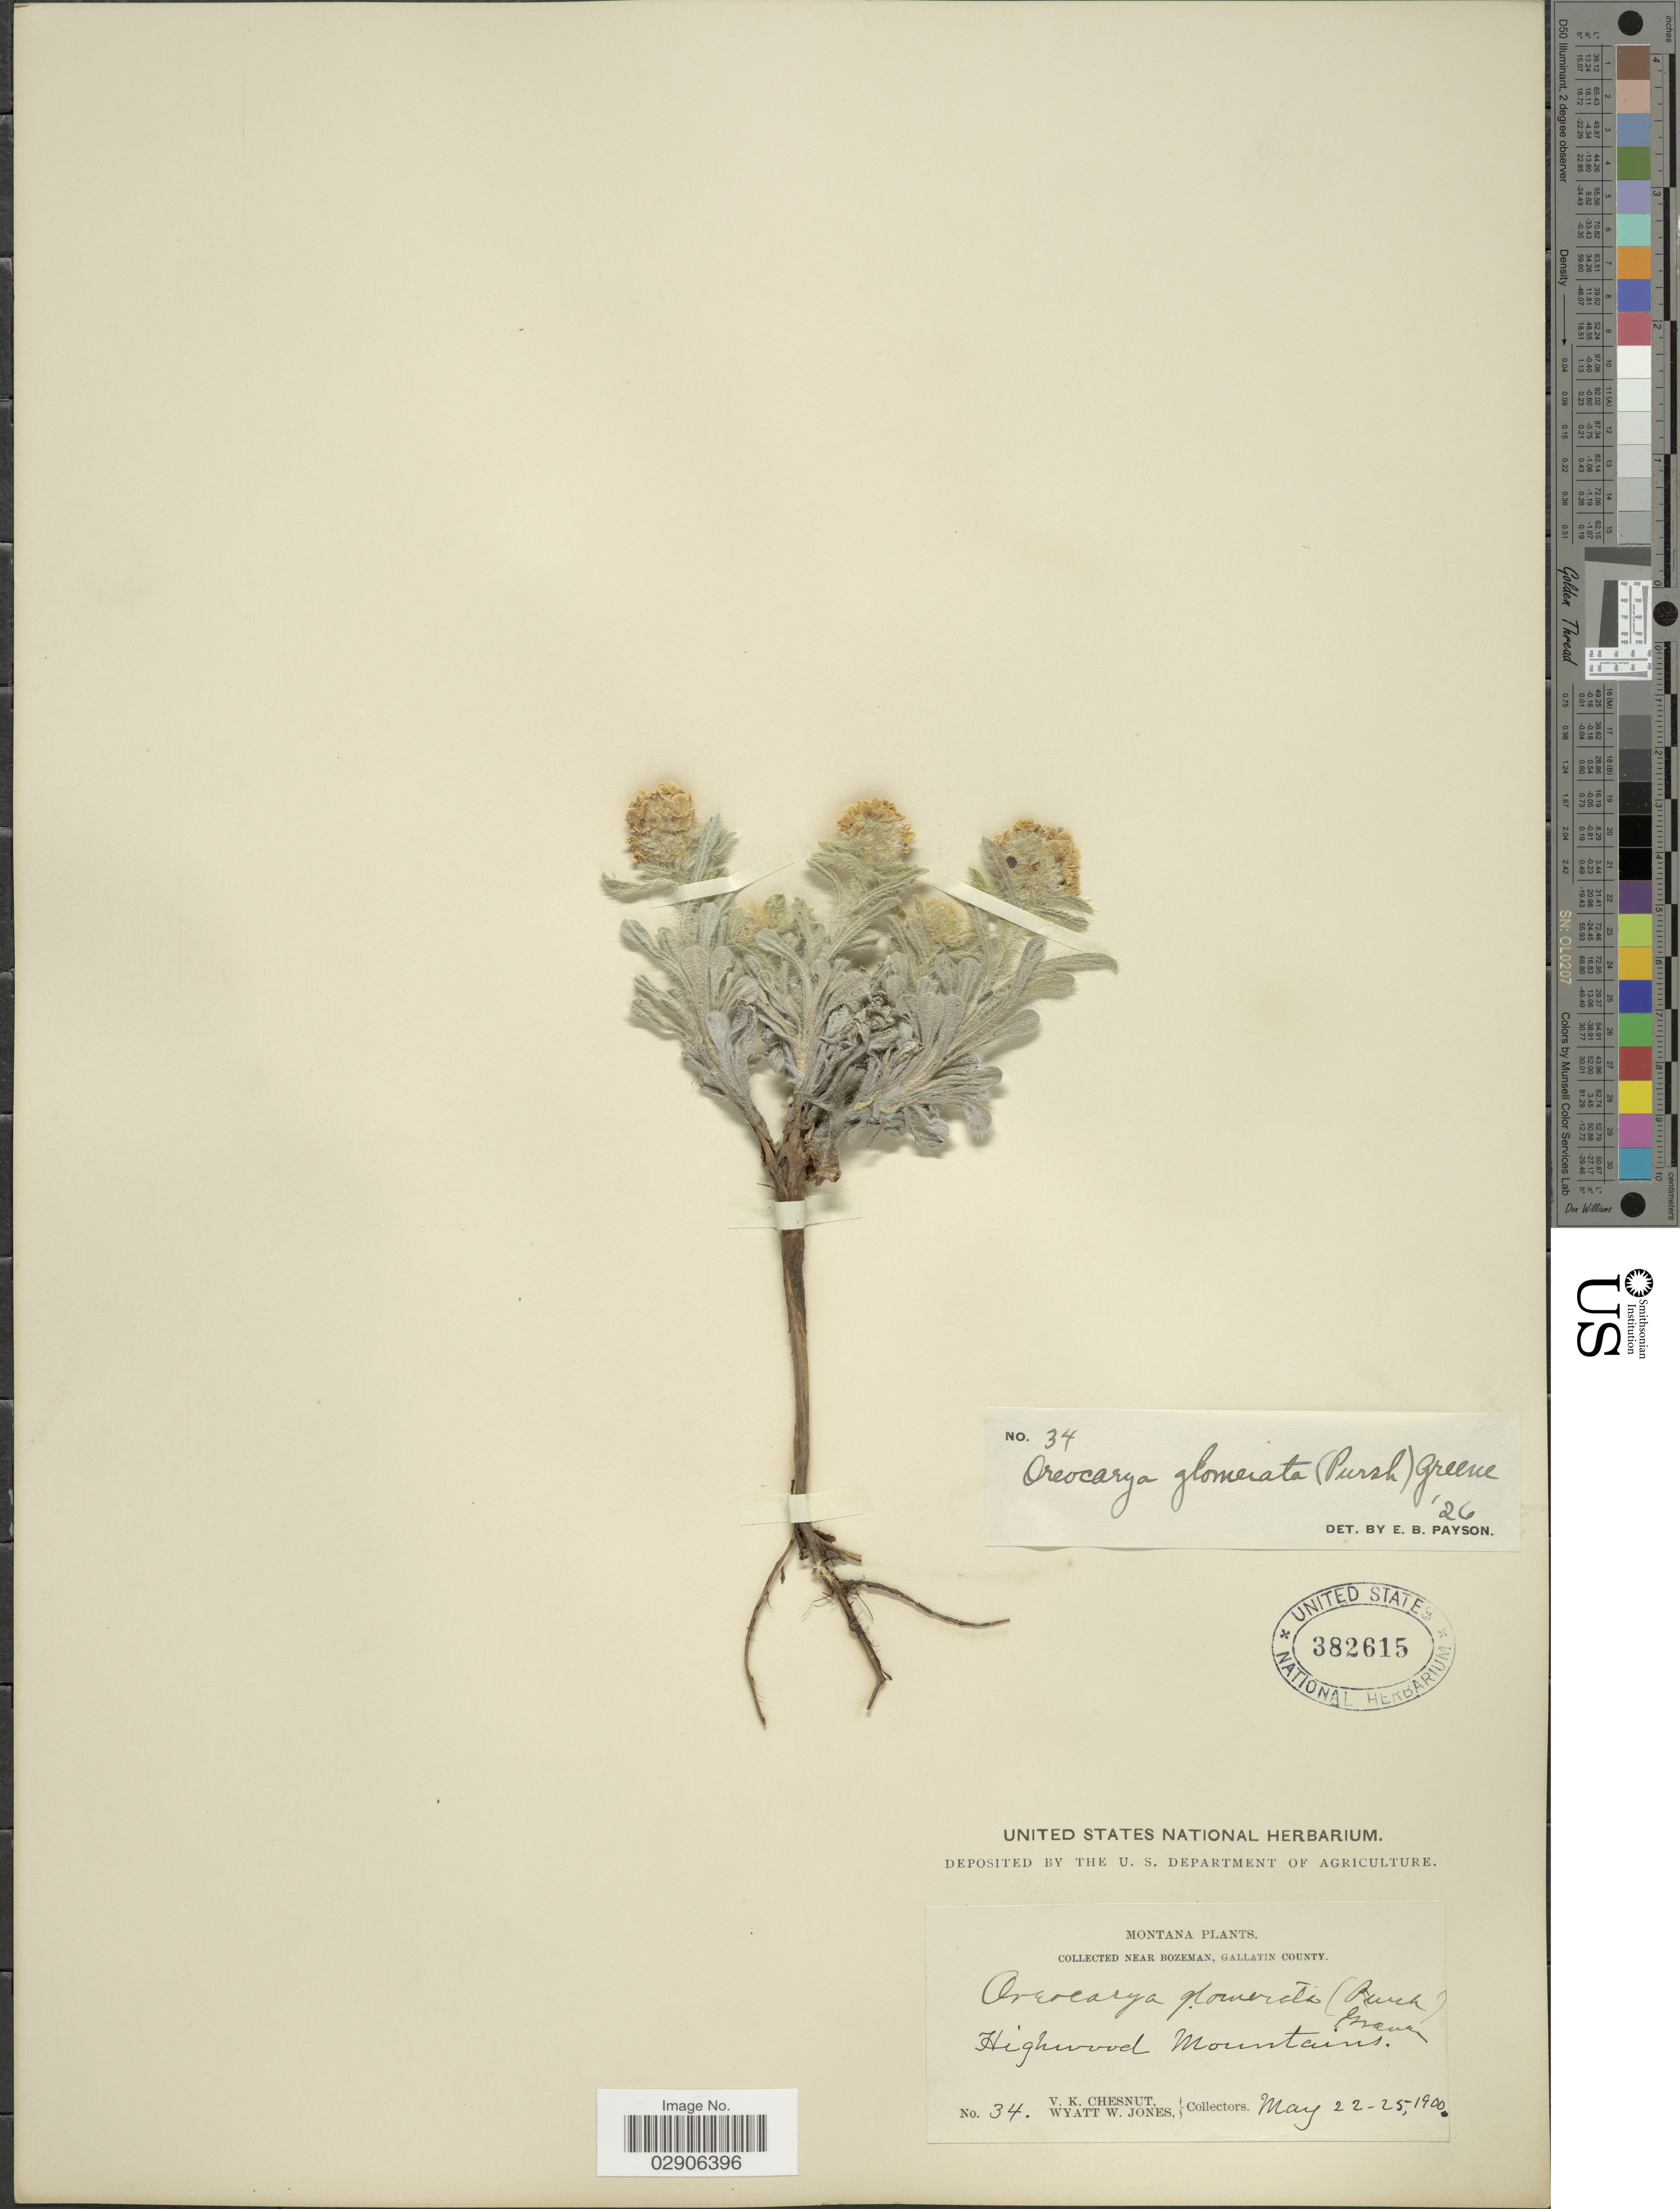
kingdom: Plantae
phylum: Tracheophyta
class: Magnoliopsida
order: Boraginales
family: Boraginaceae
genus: Cryptantha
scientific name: Cryptantha glomerata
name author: (G. Don) Lehm.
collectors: V. Chesnut & W. W. Jones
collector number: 34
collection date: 1900-05-22/1900-05-25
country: United States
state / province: Montana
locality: Near Bozeman, Gallatin County. Highwood Mountains.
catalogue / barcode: US 382615